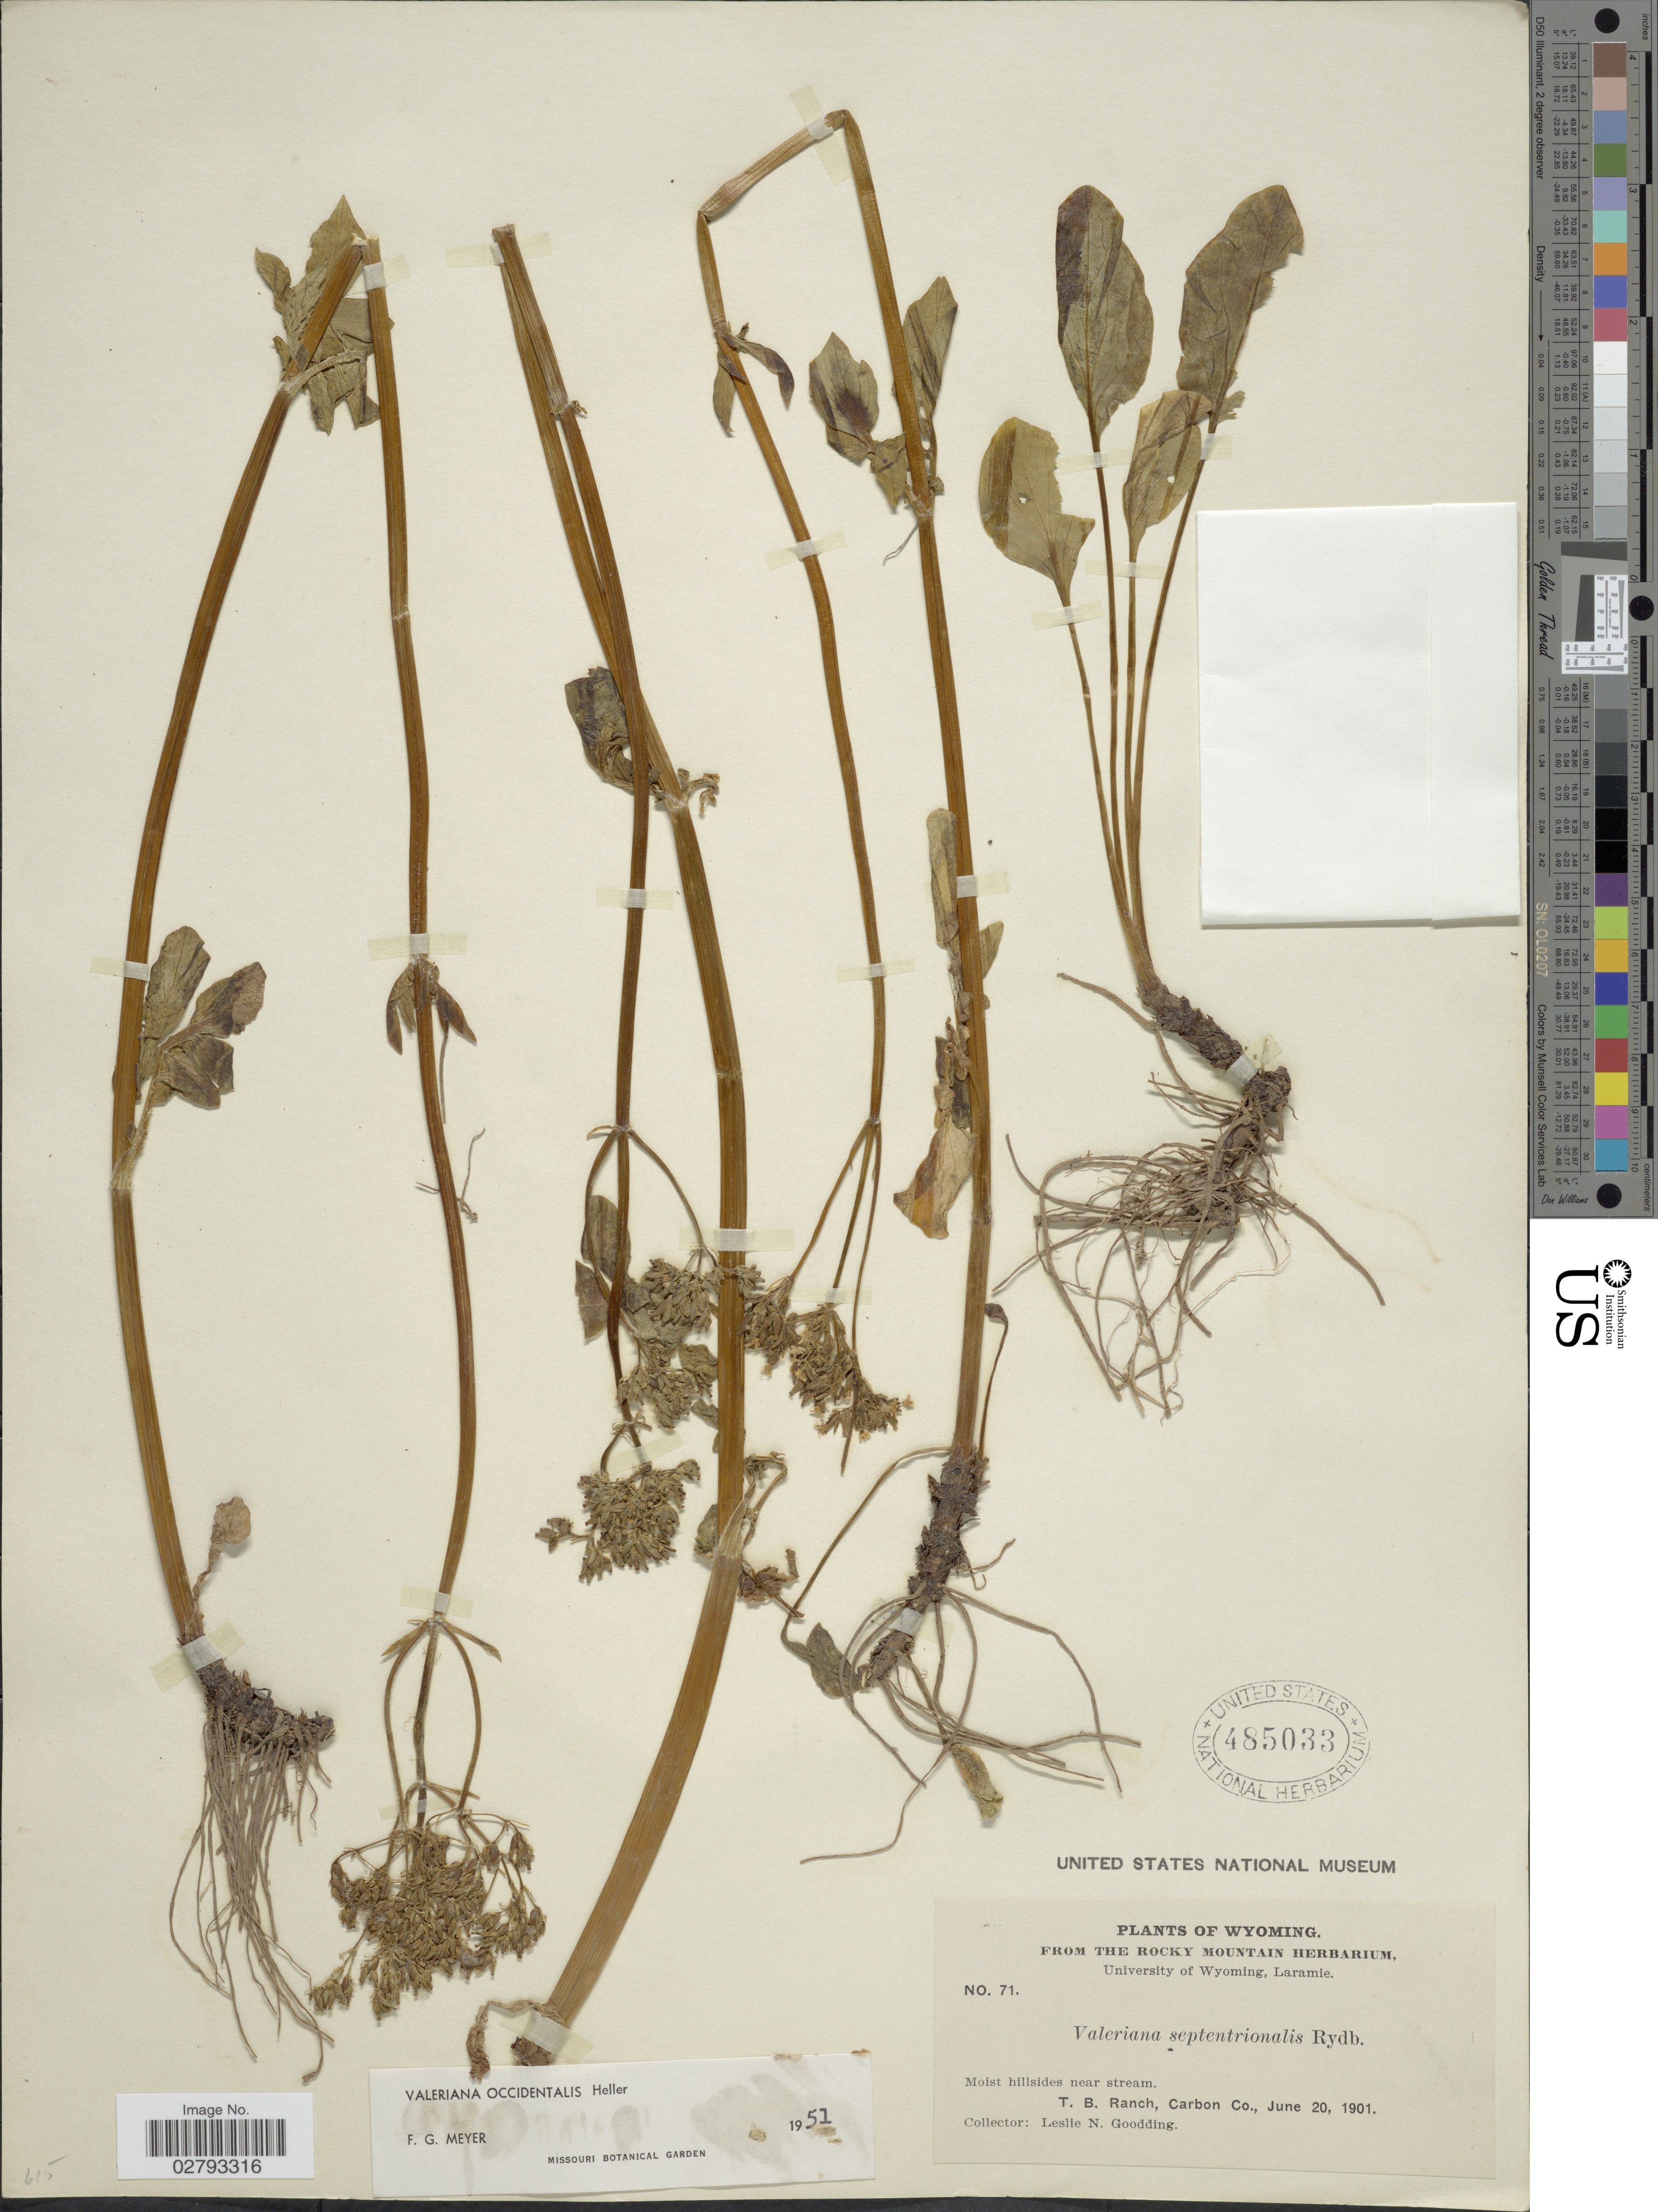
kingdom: Plantae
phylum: Tracheophyta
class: Magnoliopsida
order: Dipsacales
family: Caprifoliaceae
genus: Valeriana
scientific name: Valeriana occidentalis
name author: A. Heller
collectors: L. N. Goodding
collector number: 71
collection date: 1901-06-20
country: United States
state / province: Wyoming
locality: T.B. Ranch, Carbon Co.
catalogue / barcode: US 485033